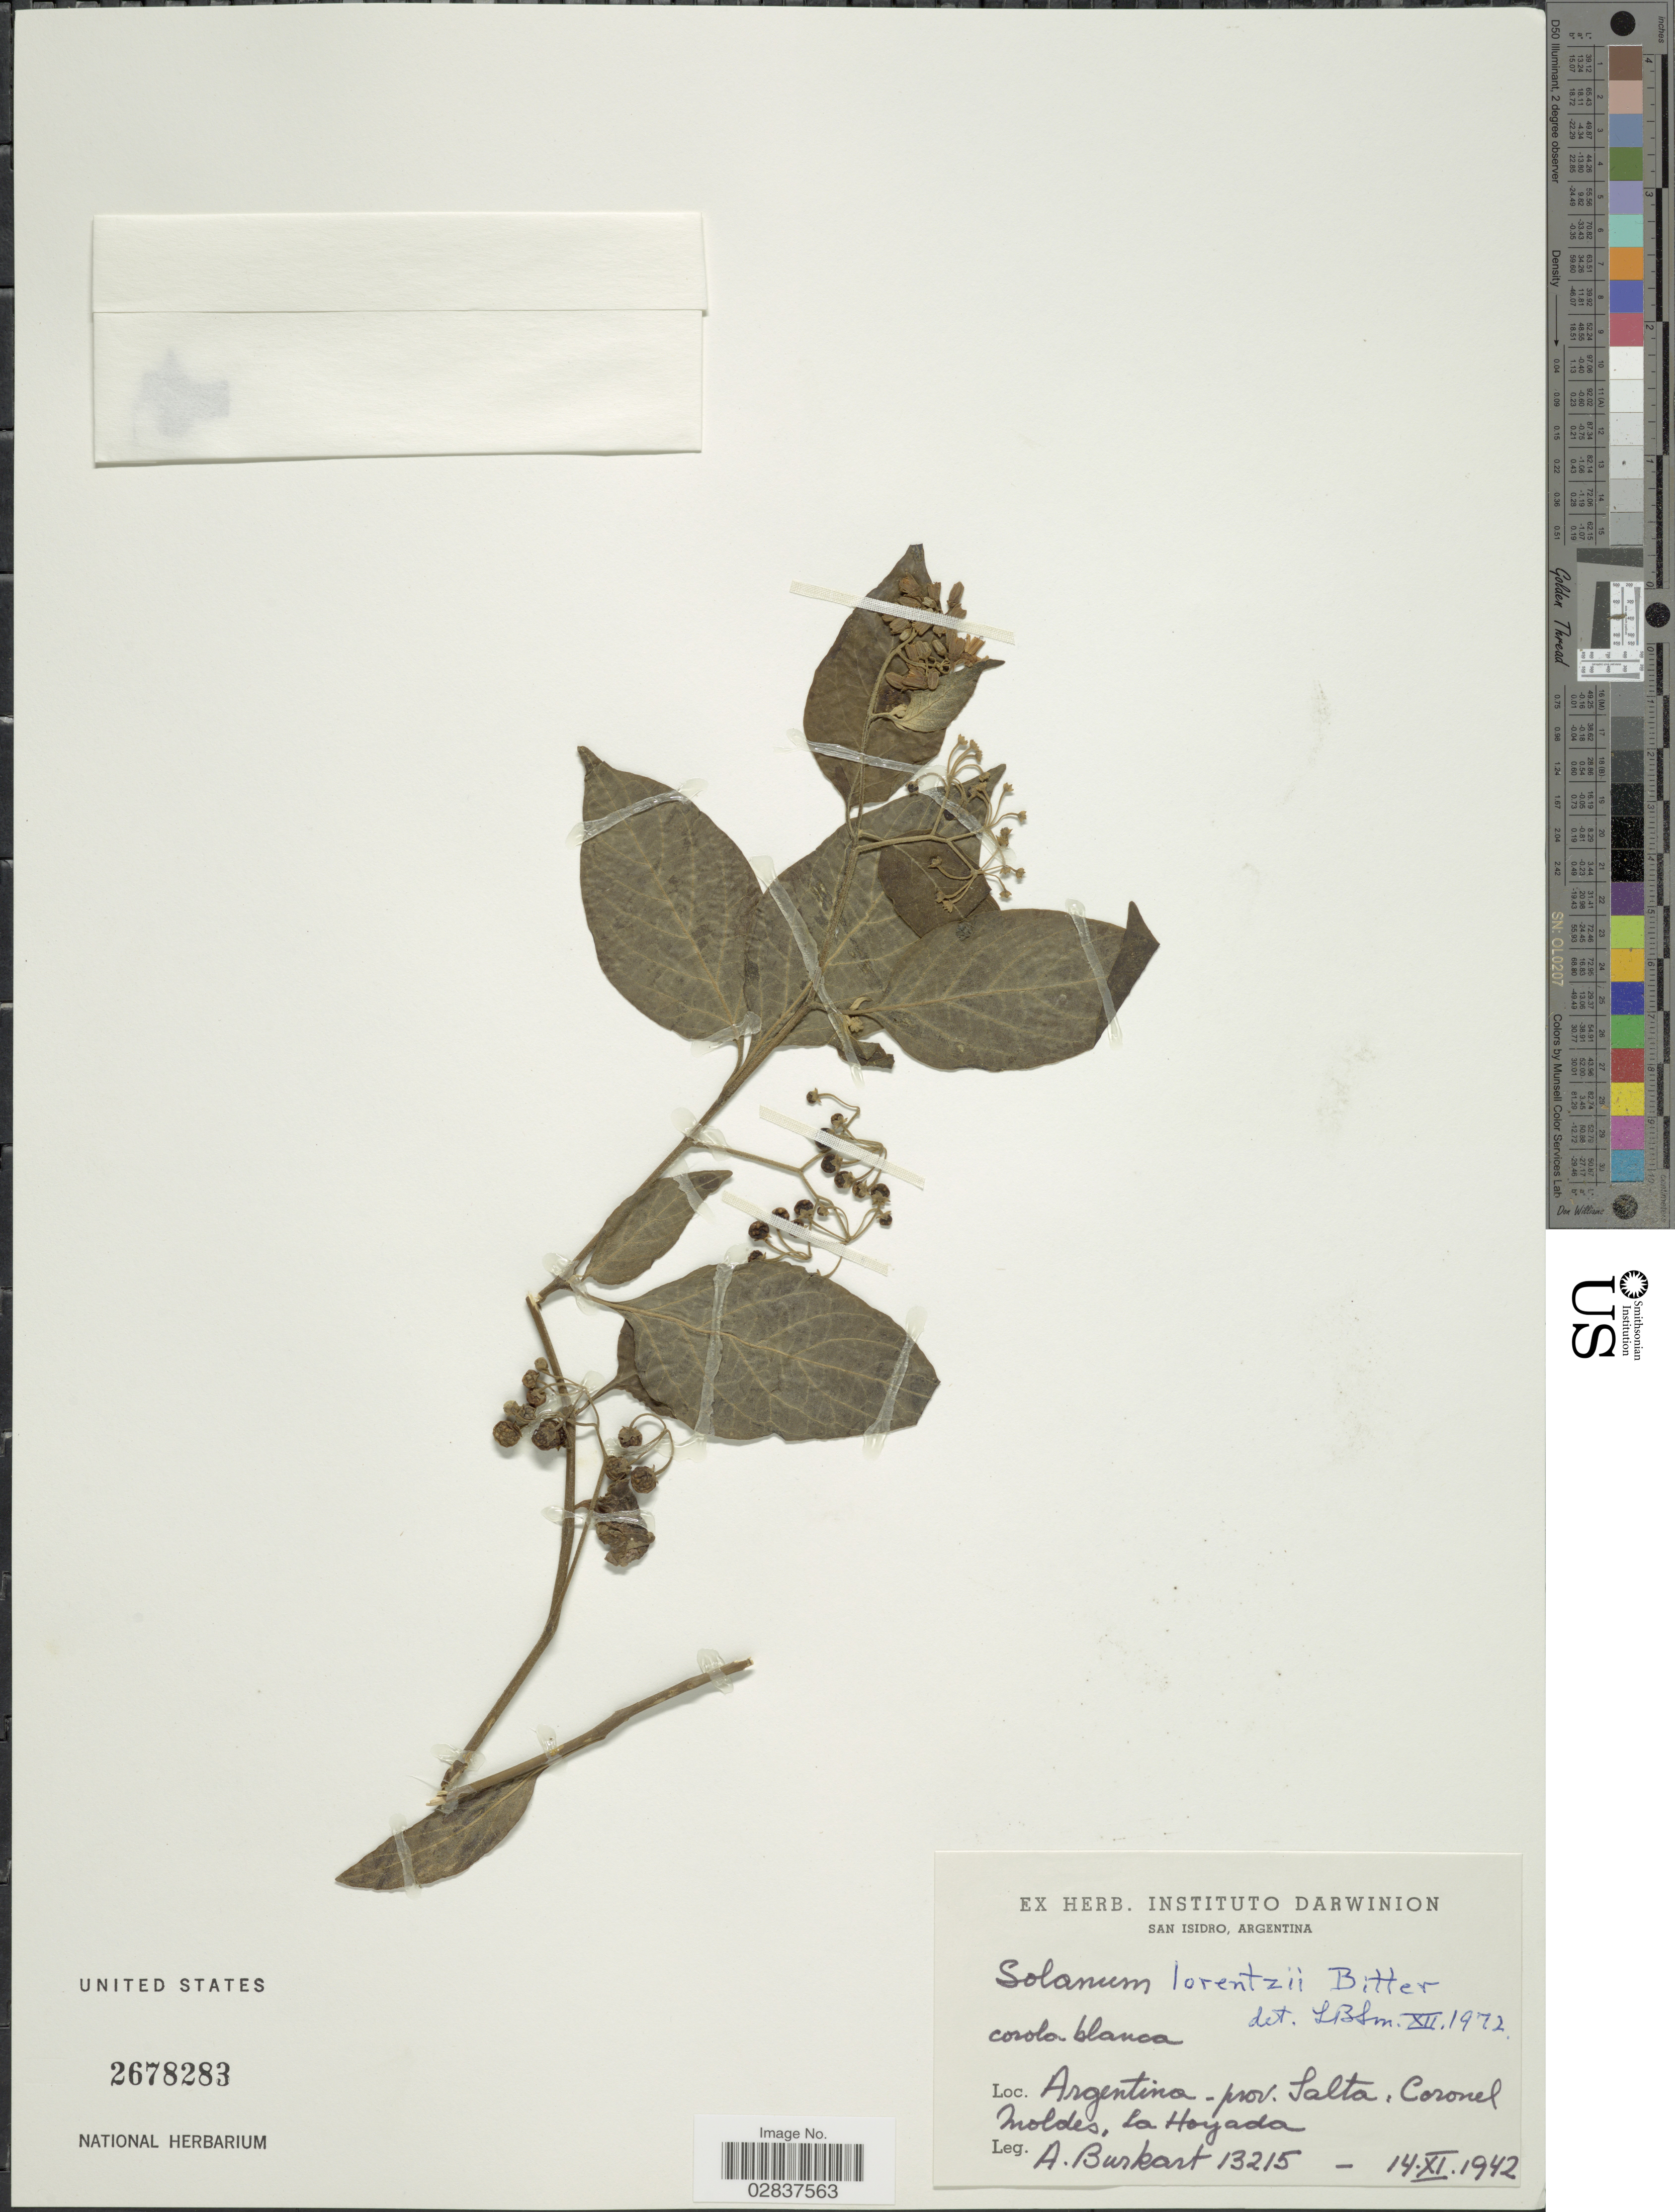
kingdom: Plantae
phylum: Tracheophyta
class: Magnoliopsida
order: Solanales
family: Solanaceae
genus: Solanum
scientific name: Solanum lorentzii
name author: Bitter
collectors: A. E. Burkart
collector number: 13215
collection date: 1942-09-14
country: Argentina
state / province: Salta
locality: Coronel Moldes, La Hoyada.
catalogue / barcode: US 2678283